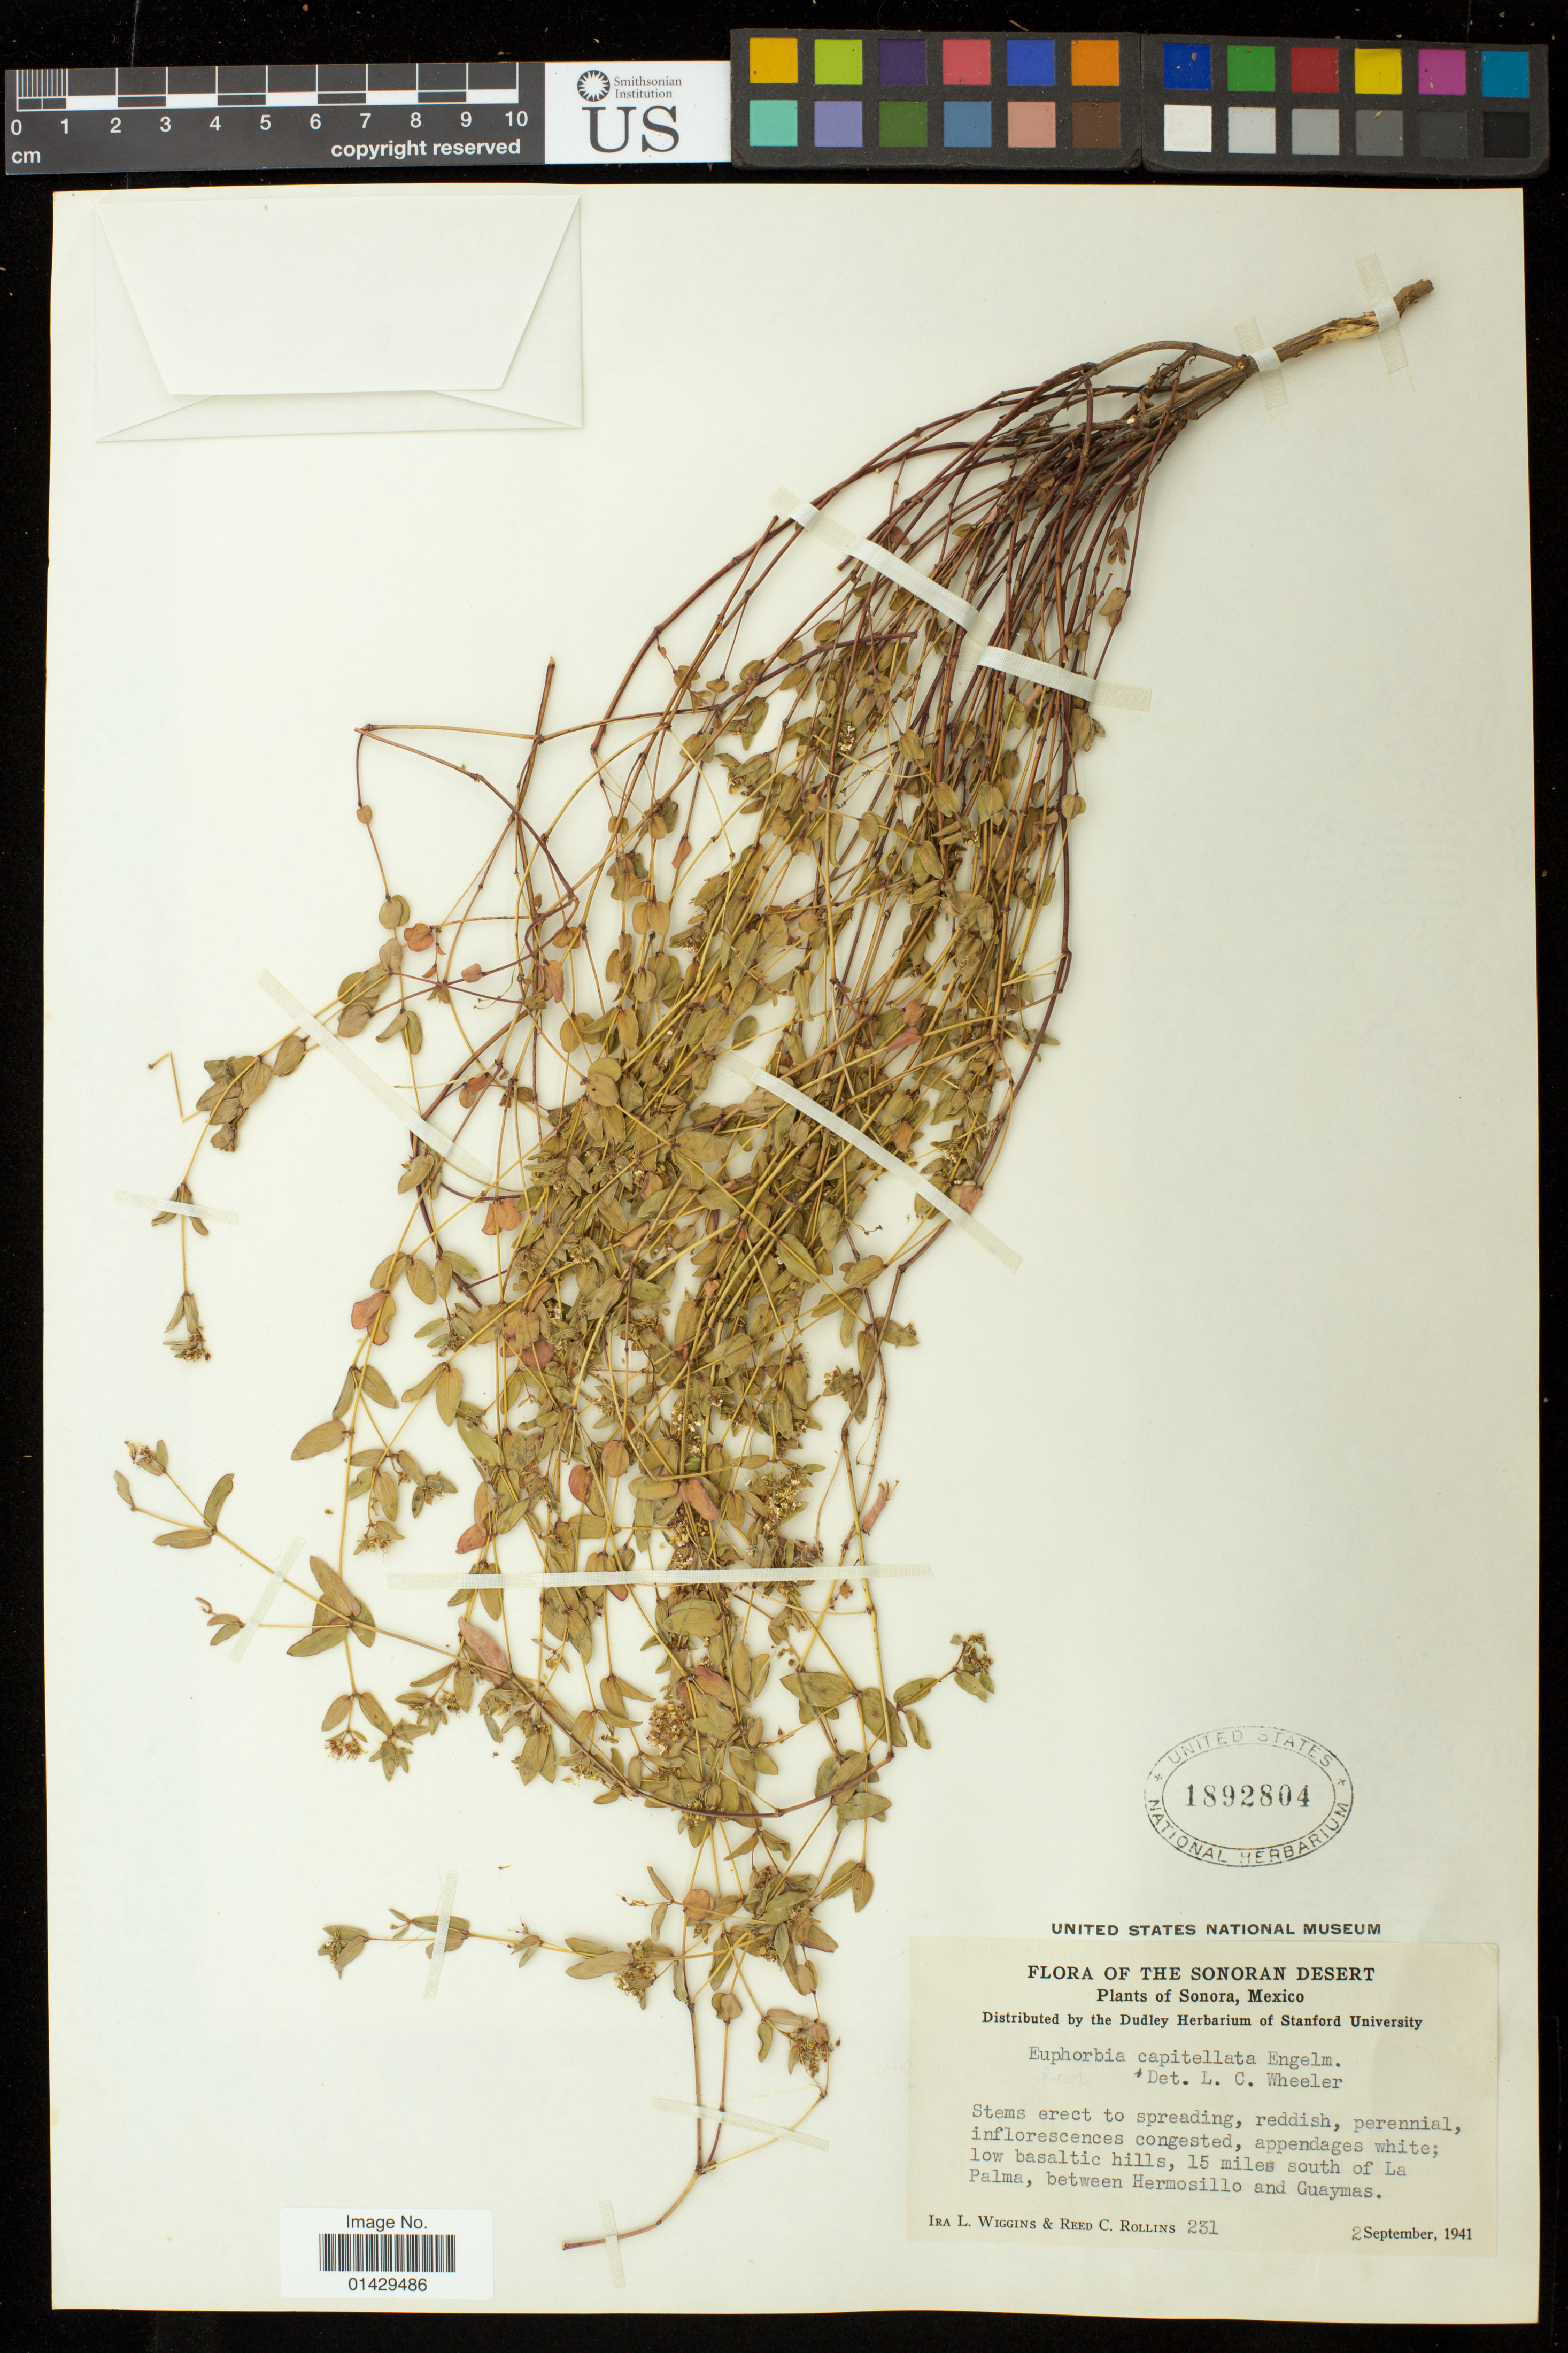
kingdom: Plantae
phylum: Tracheophyta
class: Magnoliopsida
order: Malpighiales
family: Euphorbiaceae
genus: Euphorbia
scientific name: Euphorbia capitellata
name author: Engelm. in Emory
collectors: I. L. Wiggins & R. C. Rollins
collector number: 231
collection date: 1941-09-02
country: Mexico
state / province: Sonora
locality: Low basaltic hills, 15 miles south of La Palma, between Hermosillo and Guaymas.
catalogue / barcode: US 1892804